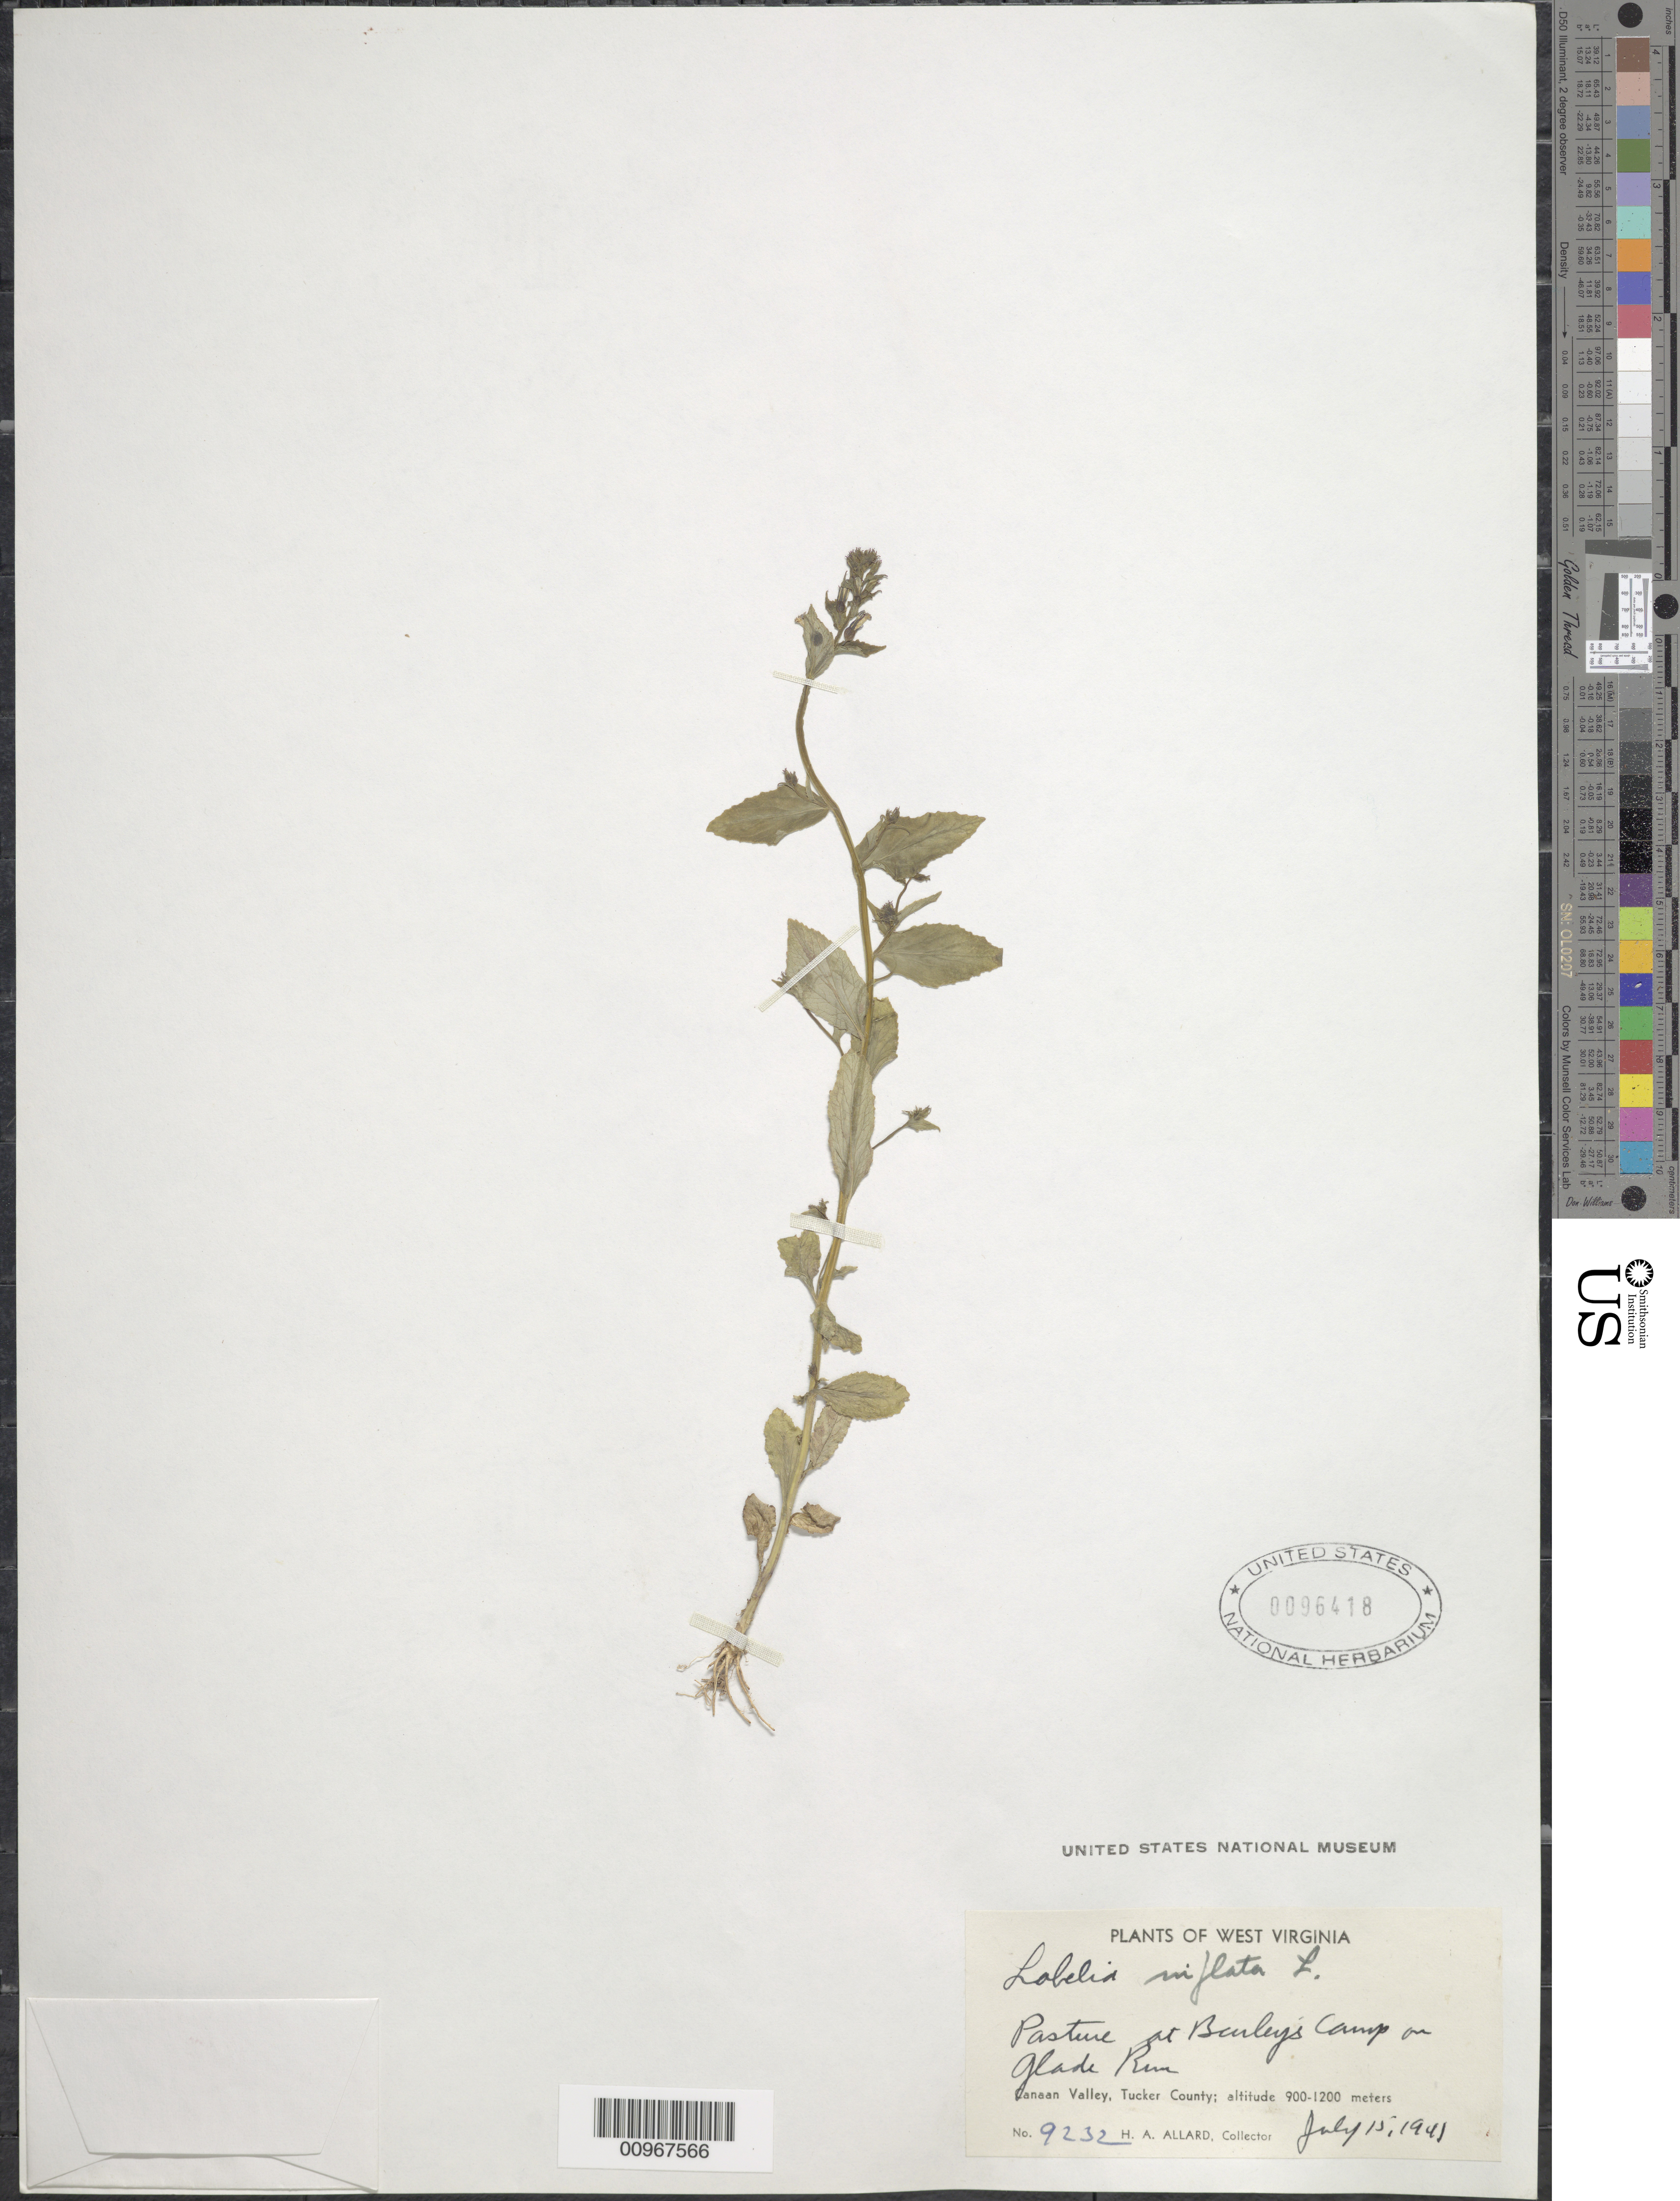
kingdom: Plantae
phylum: Tracheophyta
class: Magnoliopsida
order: Asterales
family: Campanulaceae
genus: Lobelia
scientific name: Lobelia inflata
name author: L.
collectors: H. A. Allard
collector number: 9232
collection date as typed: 15 Jul 1945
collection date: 1945-07-15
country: United States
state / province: West Virginia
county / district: Tucker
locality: Canaan Valley; Barley's Camp on Glade Run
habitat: pasture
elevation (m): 900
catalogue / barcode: US 96418